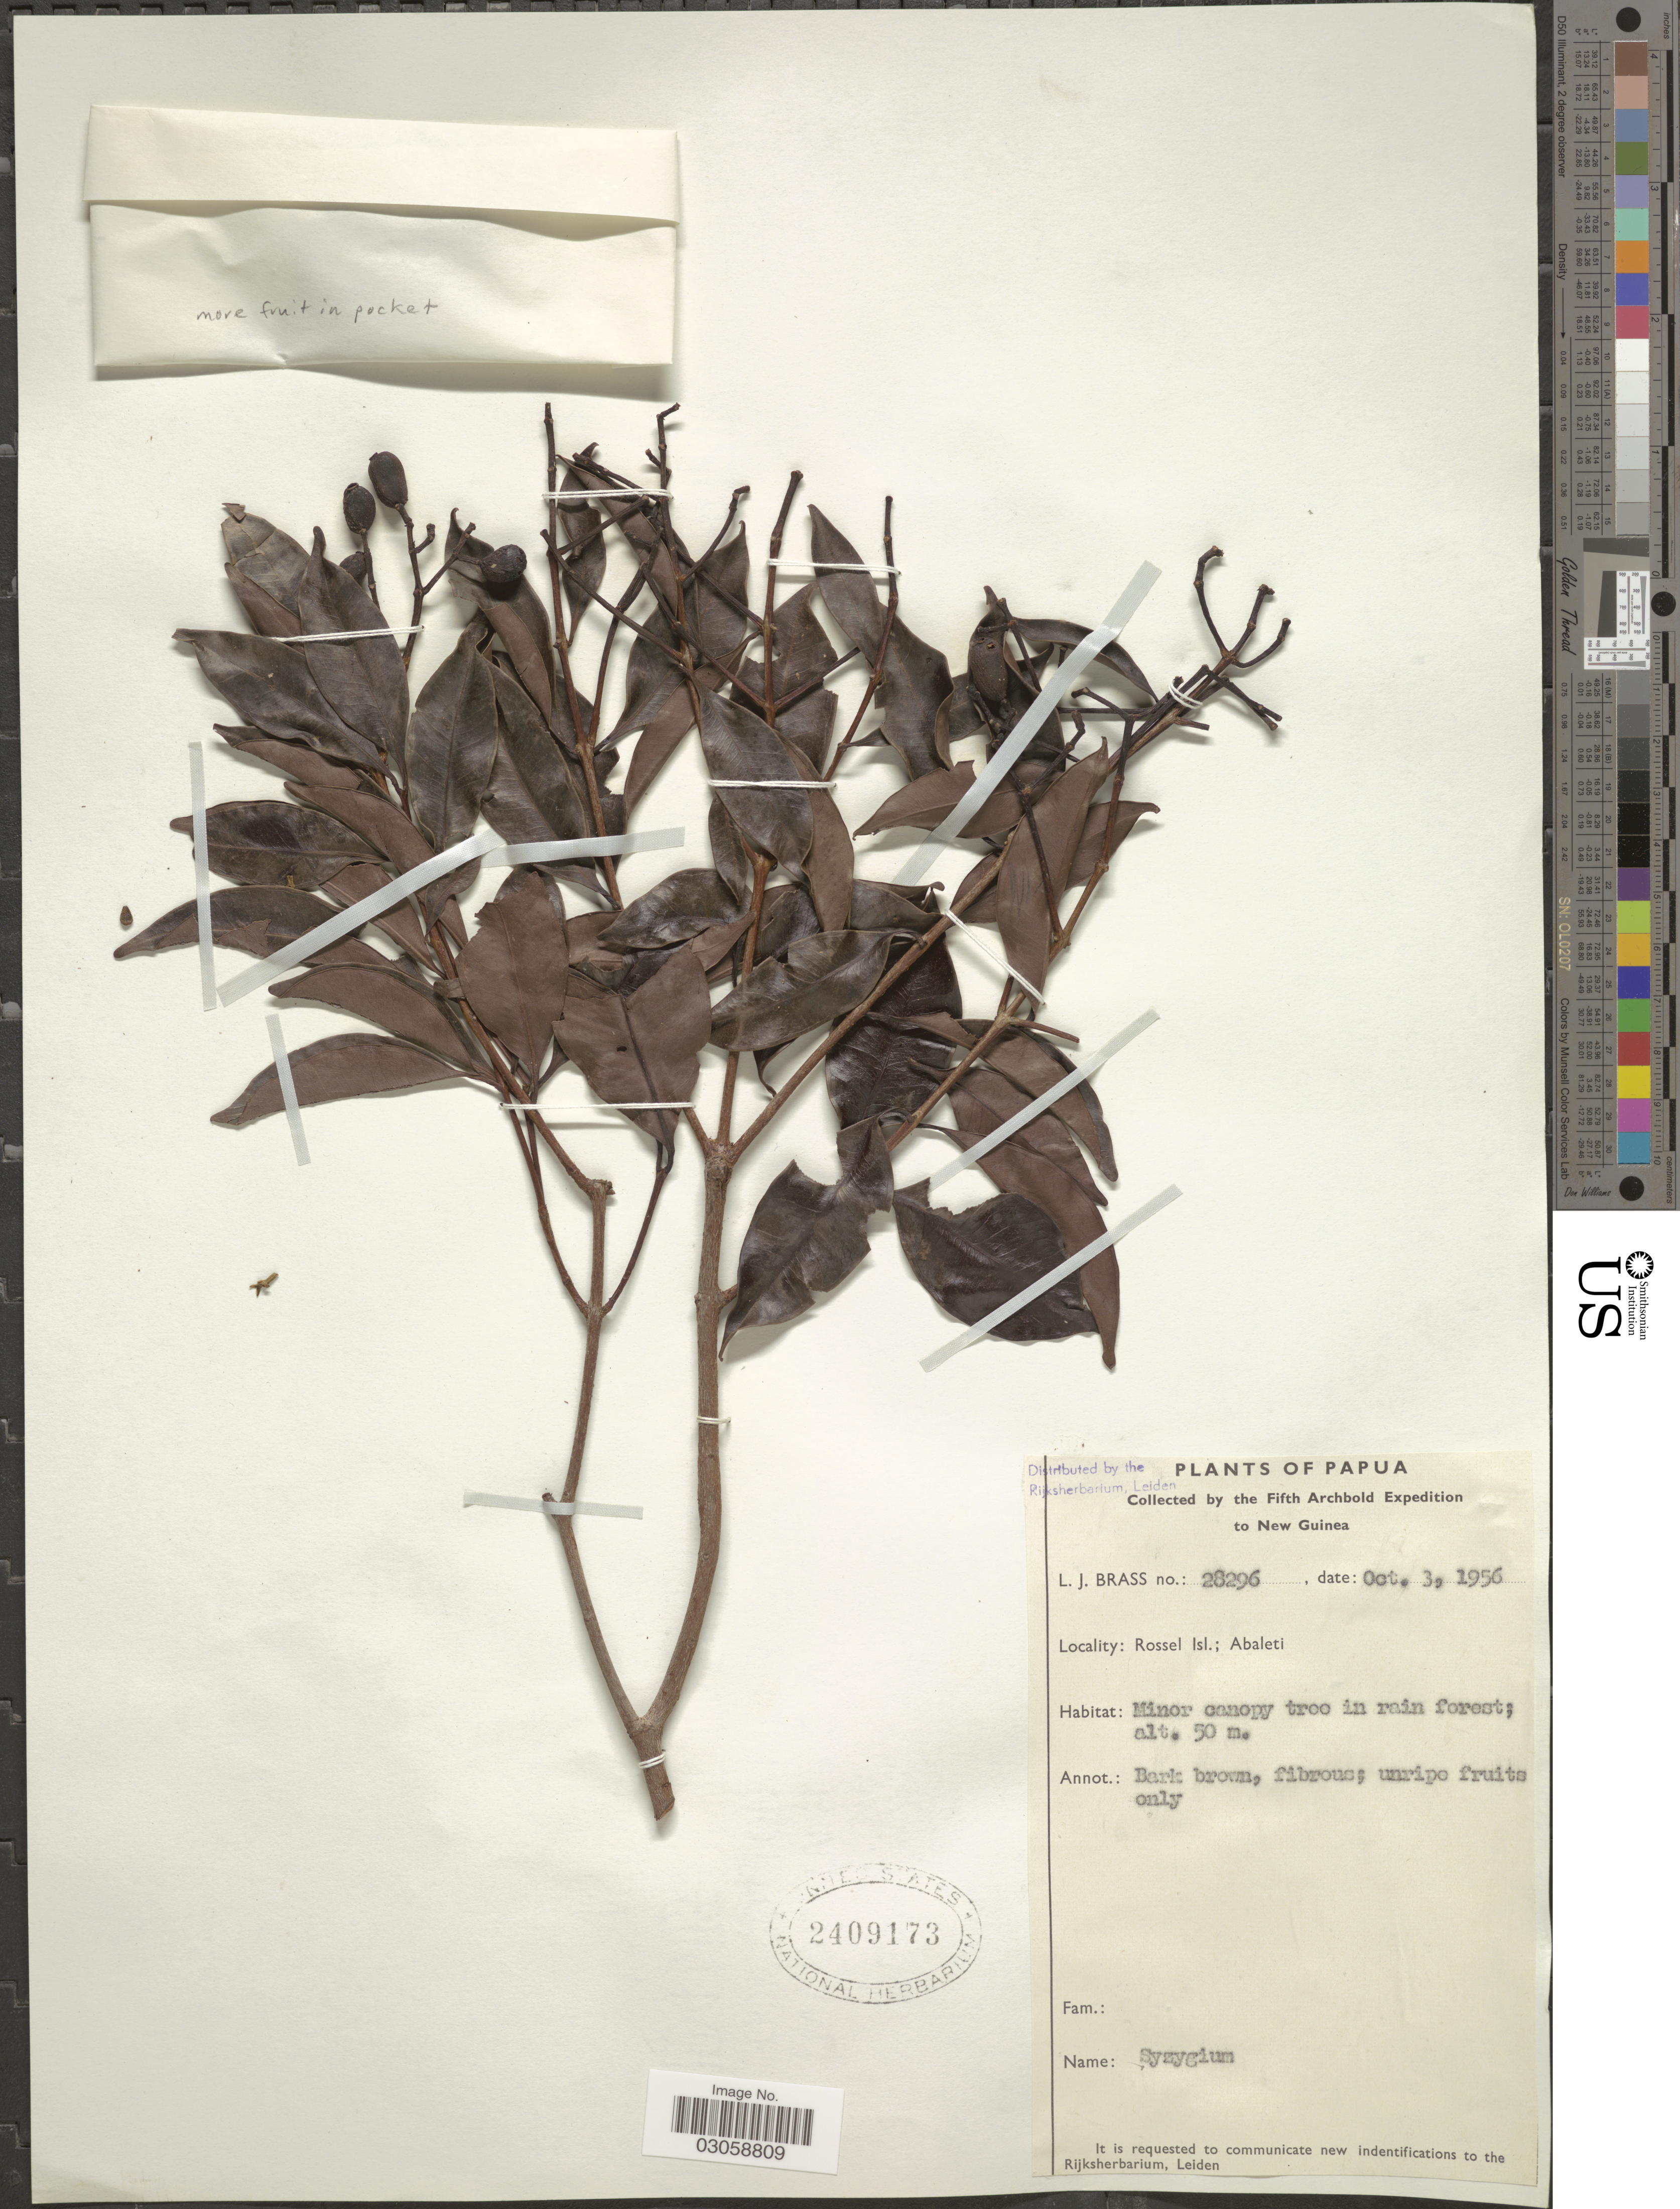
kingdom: Plantae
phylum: Tracheophyta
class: Magnoliopsida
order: Myrtales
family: Myrtaceae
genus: Syzygium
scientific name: Syzygium sp.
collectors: L. J. Brass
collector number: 28296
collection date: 1956-10-03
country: Papua New Guinea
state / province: Milne Bay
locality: Papua, Rossel Isl.; Abaleti.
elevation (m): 50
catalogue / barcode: US 2409173